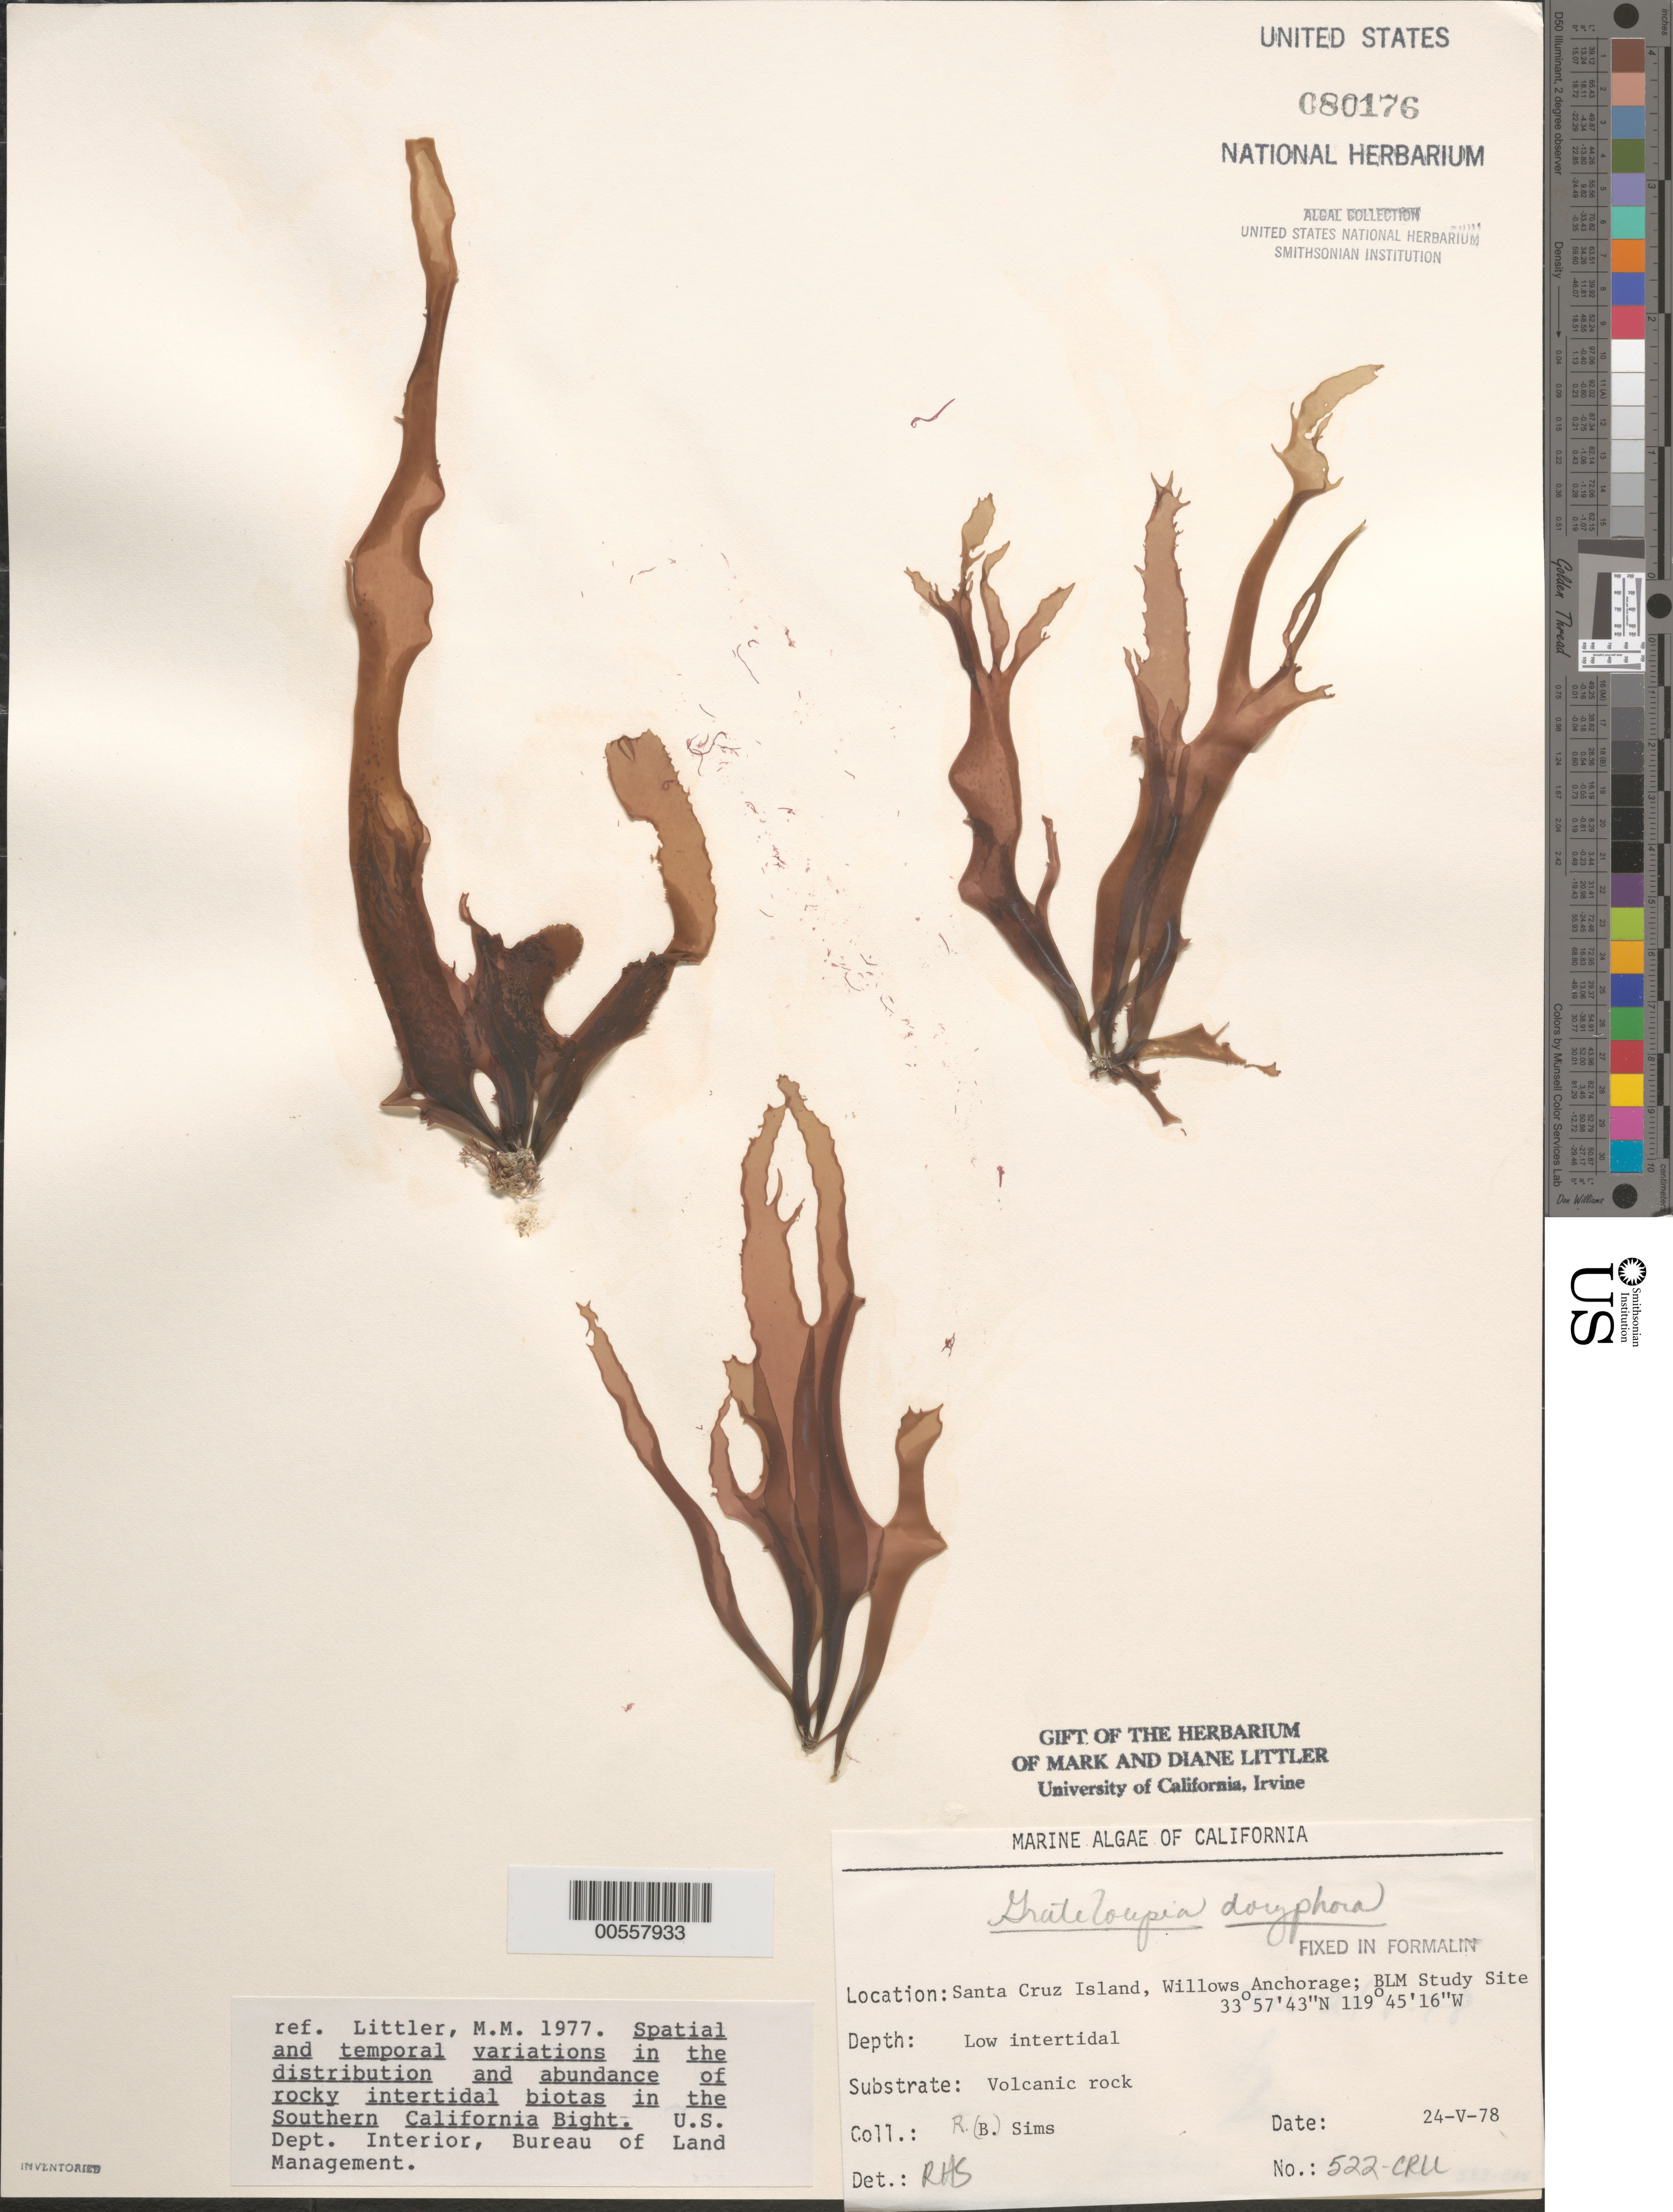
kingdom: Plantae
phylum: Rhodophyta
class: Florideophyceae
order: Halymeniales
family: Halymeniaceae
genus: Grateloupia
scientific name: Grateloupia doryphora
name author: (Mont.) Howe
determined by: Sims, Robert H.; Murray, S. N.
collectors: R. H. Sims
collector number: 522-cru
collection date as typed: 24 May 1978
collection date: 1978-05-24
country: United States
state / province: California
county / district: Santa Barbara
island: Santa Cruz Island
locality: Willows Anchorage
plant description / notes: BLM-SOCALBIGHT Rocky Intertidal Survey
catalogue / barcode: US 80176